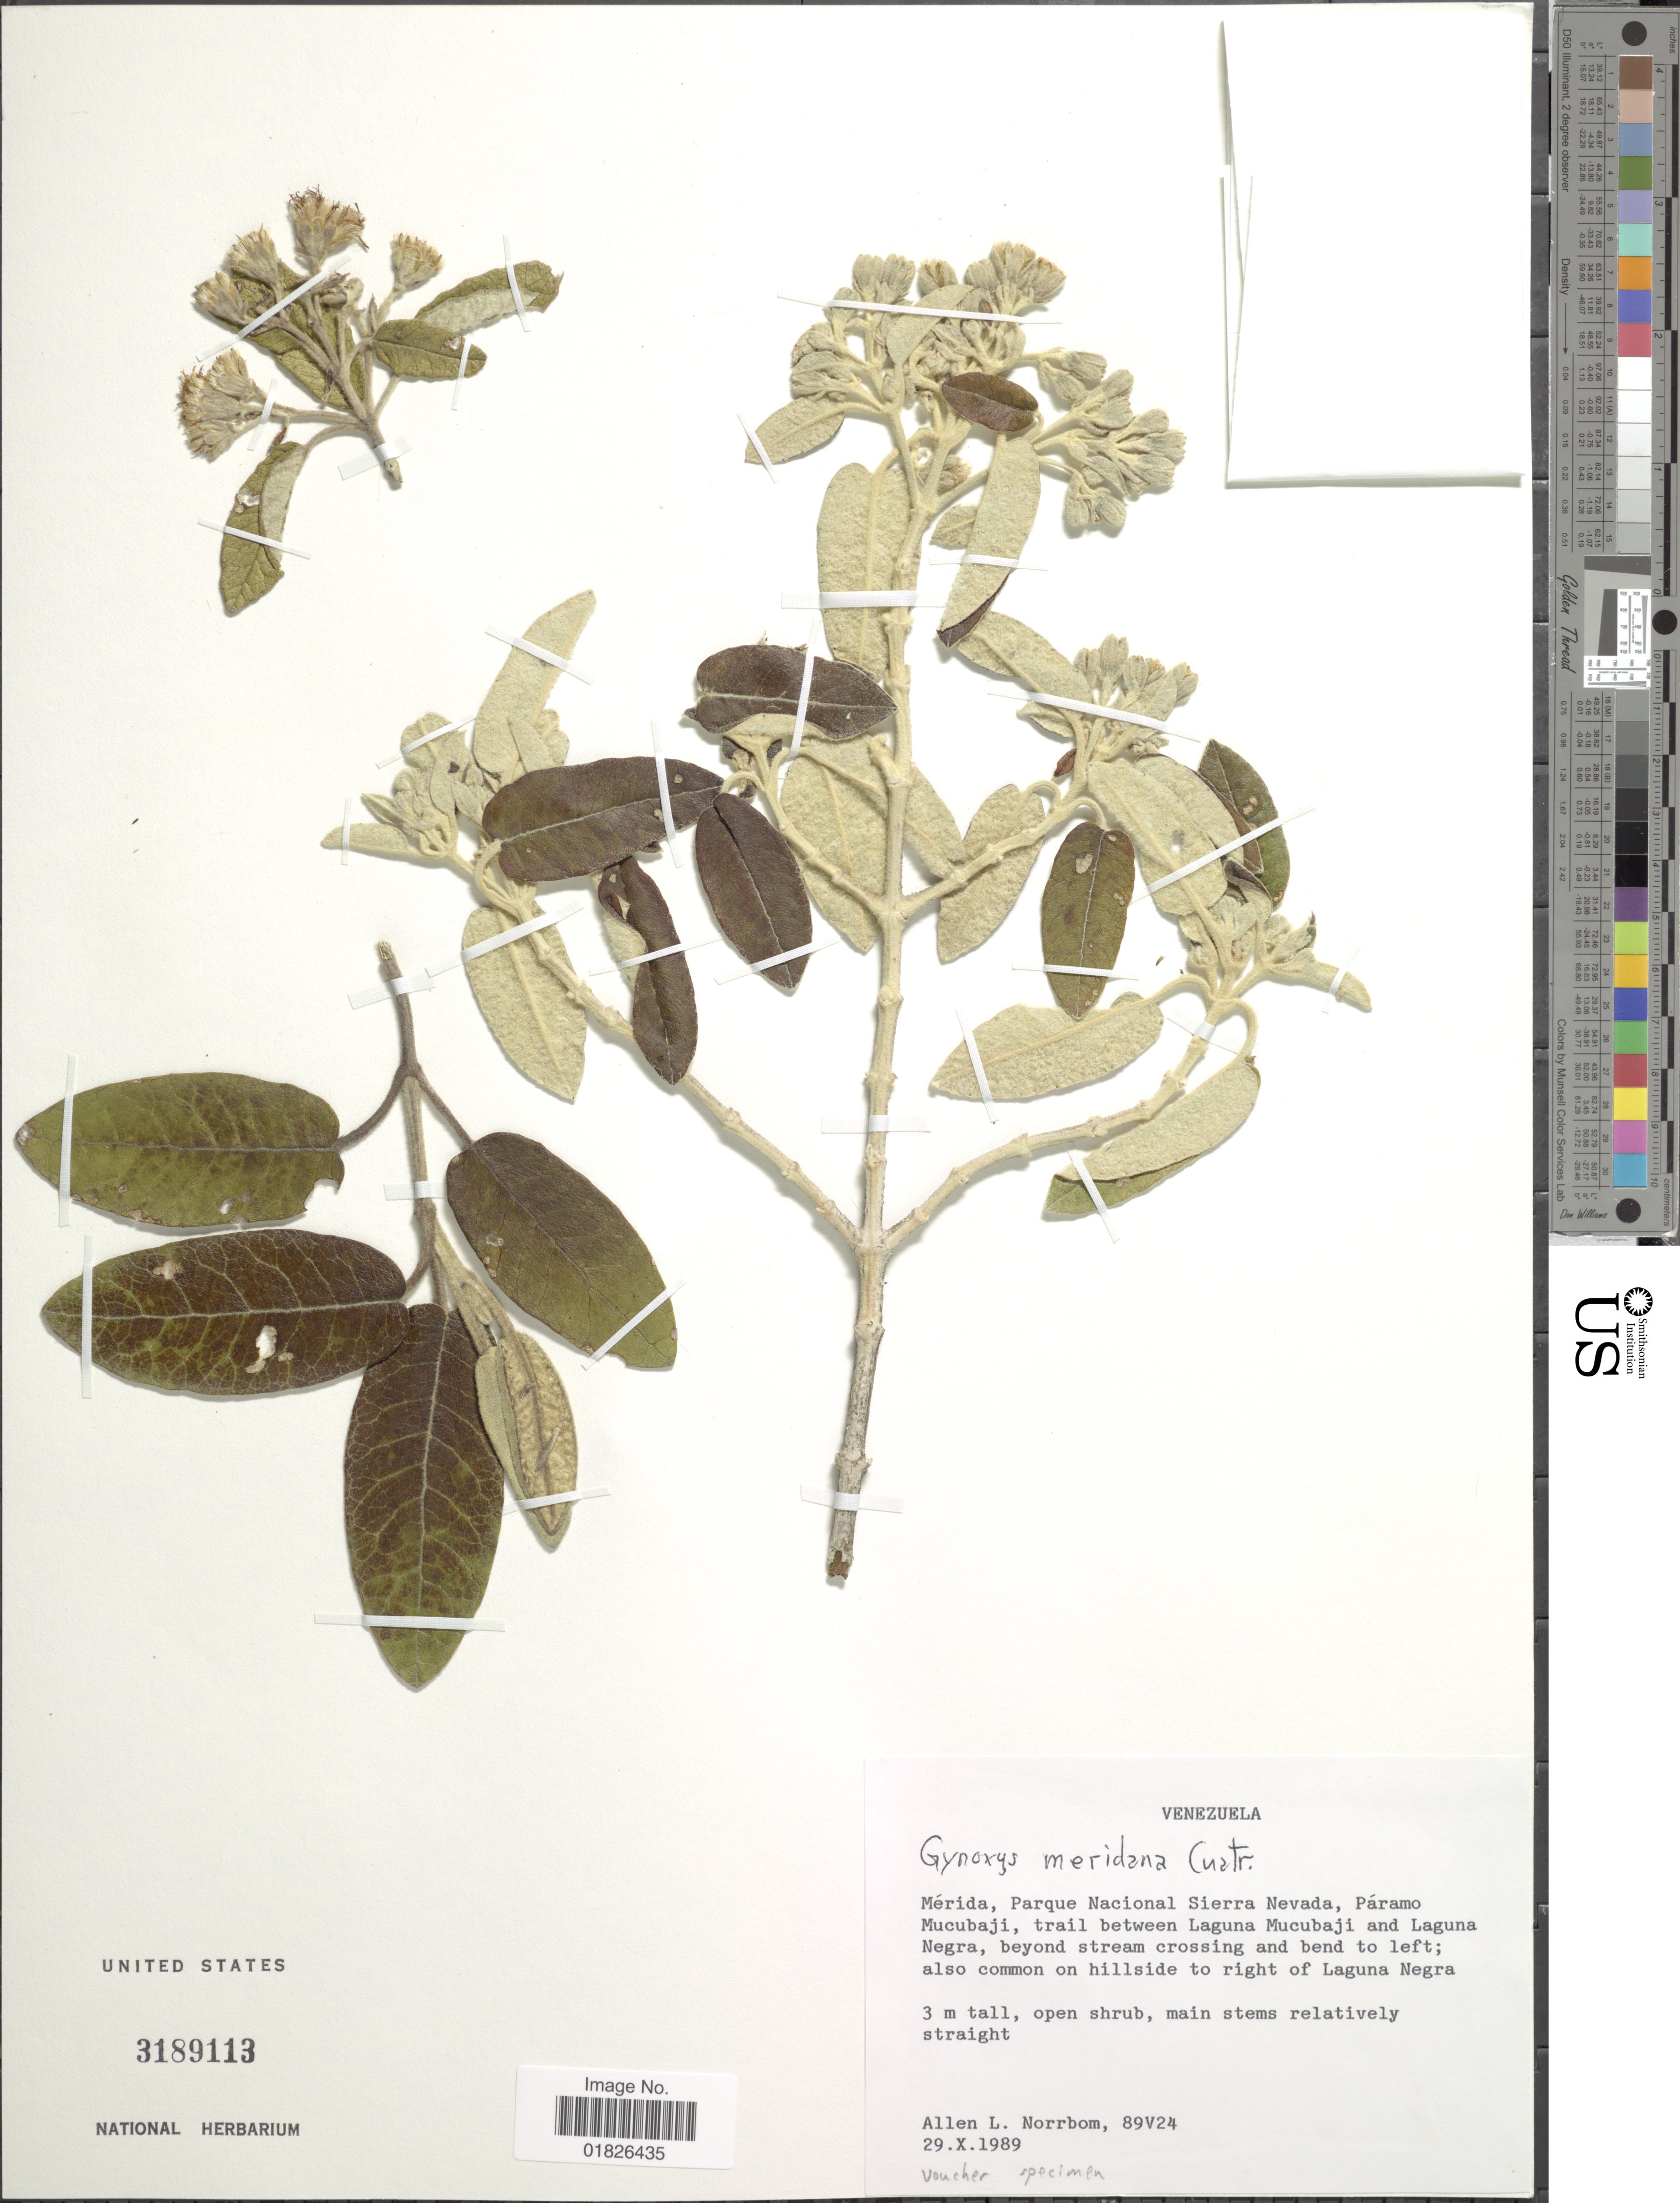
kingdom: Plantae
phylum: Tracheophyta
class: Magnoliopsida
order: Asterales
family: Asteraceae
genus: Gynoxys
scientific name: Gynoxys meridana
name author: Cuatrec.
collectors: A. L. Norrbom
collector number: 89V24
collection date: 1989-10-29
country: Venezuela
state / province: Mérida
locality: Parque Nacional Sierra Nevada, Paramo Mucubaji, trail between Laguna Mucubaji and Laguna Negra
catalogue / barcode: US 3189113